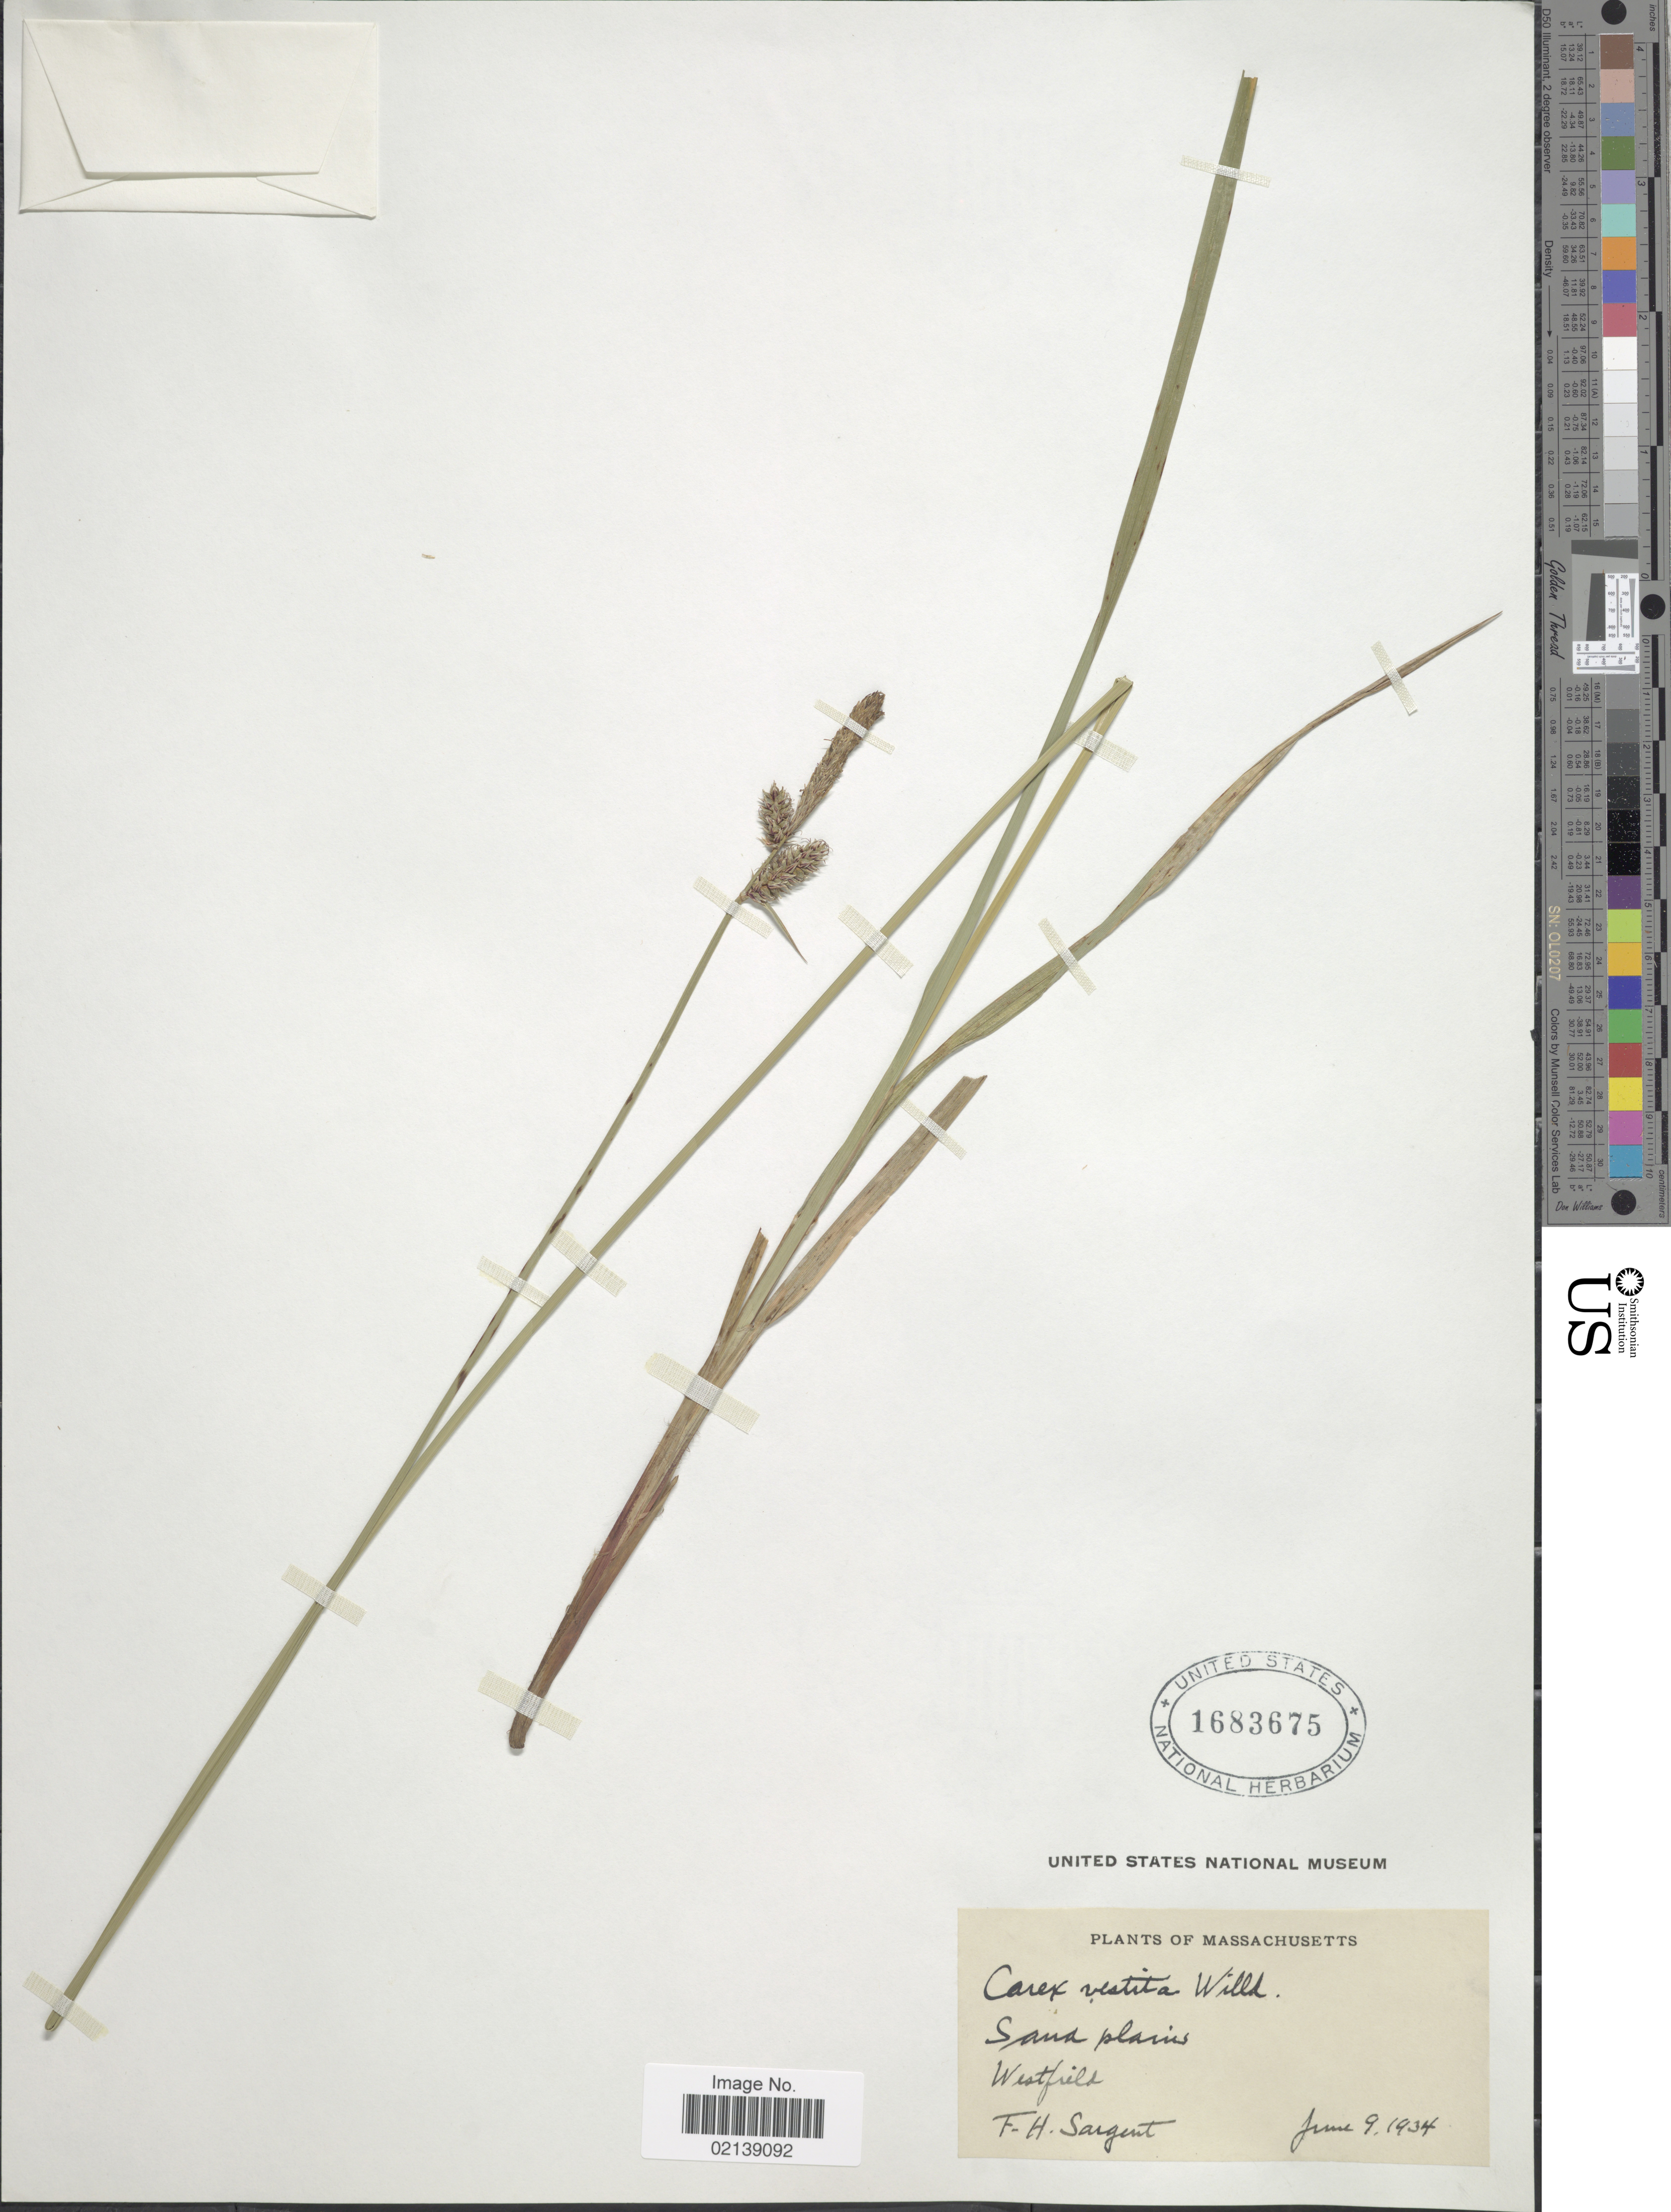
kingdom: Plantae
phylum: Tracheophyta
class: Liliopsida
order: Poales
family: Cyperaceae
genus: Carex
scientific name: Carex vestita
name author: Willd.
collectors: F. H. Sargent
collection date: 1934-06-09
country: United States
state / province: Massachusetts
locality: Sand plains, Westfield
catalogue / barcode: US 1683675